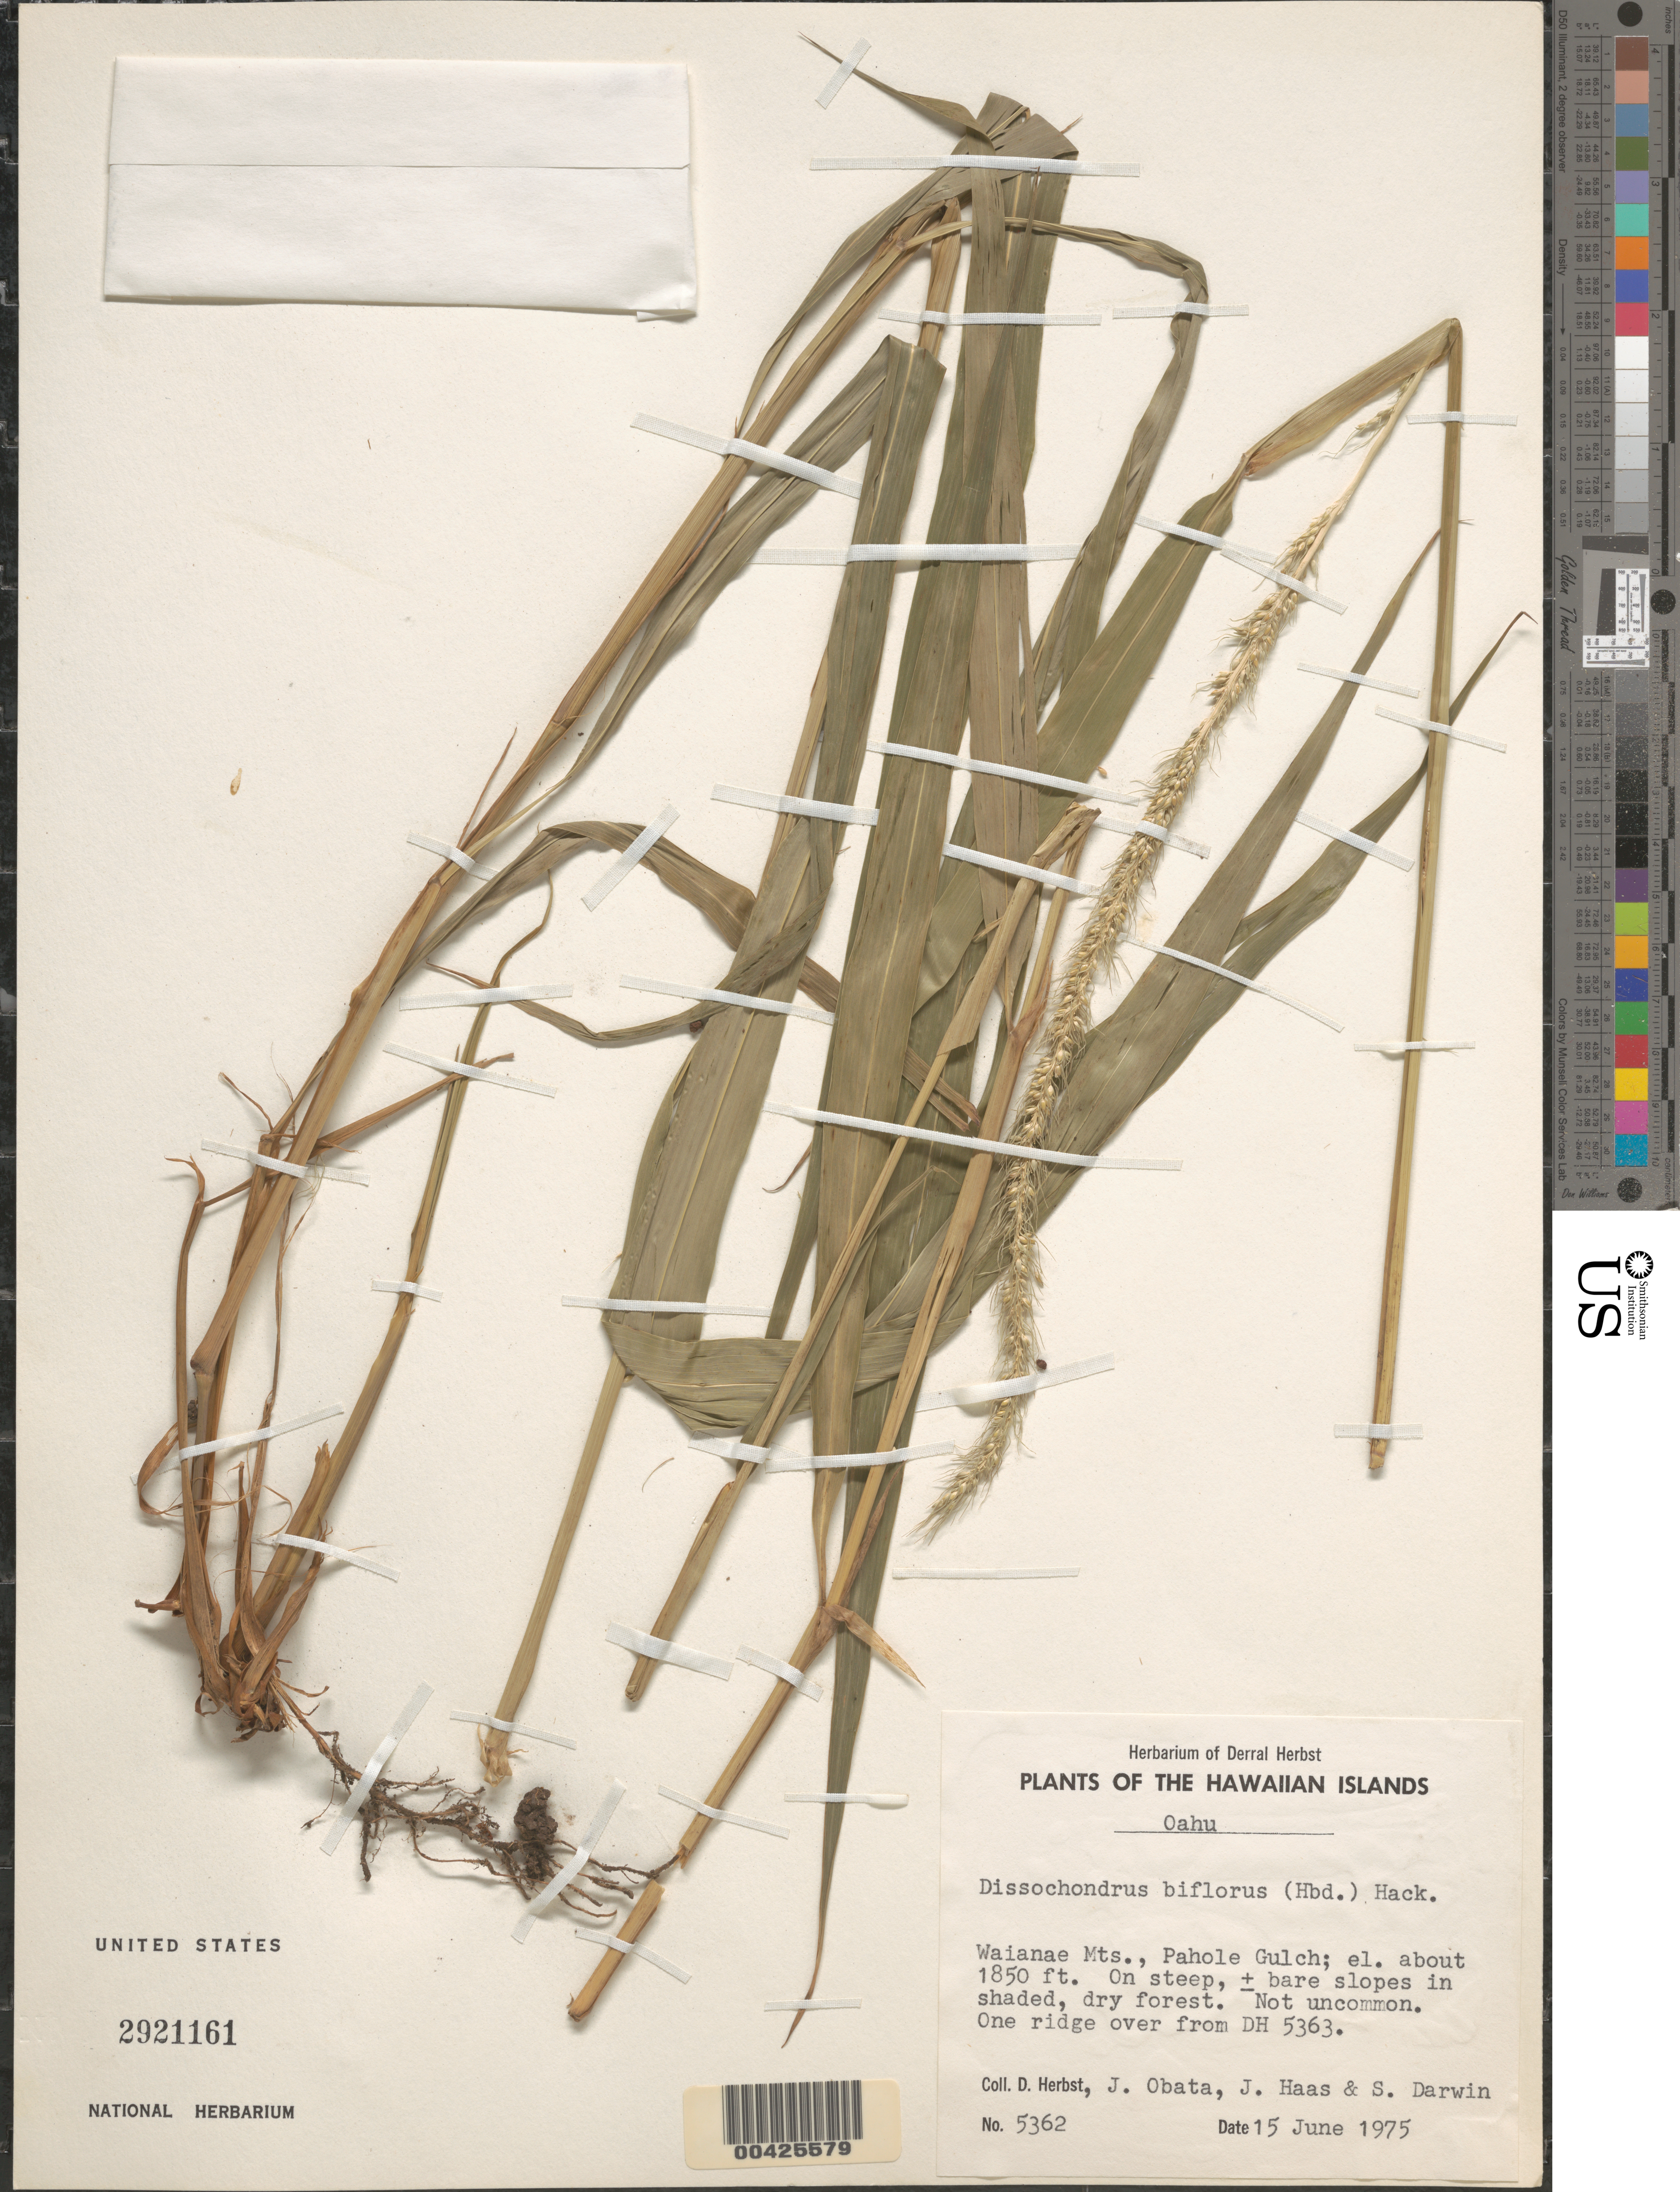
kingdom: Plantae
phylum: Tracheophyta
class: Liliopsida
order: Poales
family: Poaceae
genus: Dissochondrus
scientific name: Dissochondrus biflorus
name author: Kuntze ex Hack.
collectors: D. R. Herbst, J. Obata & S. Darwin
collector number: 5362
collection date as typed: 15 Jun 1975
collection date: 1975-06-15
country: United States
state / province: Hawaii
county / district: Honolulu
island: Oahu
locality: Waianae Mountains, Pahole Gulch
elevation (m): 564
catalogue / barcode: US 2921161